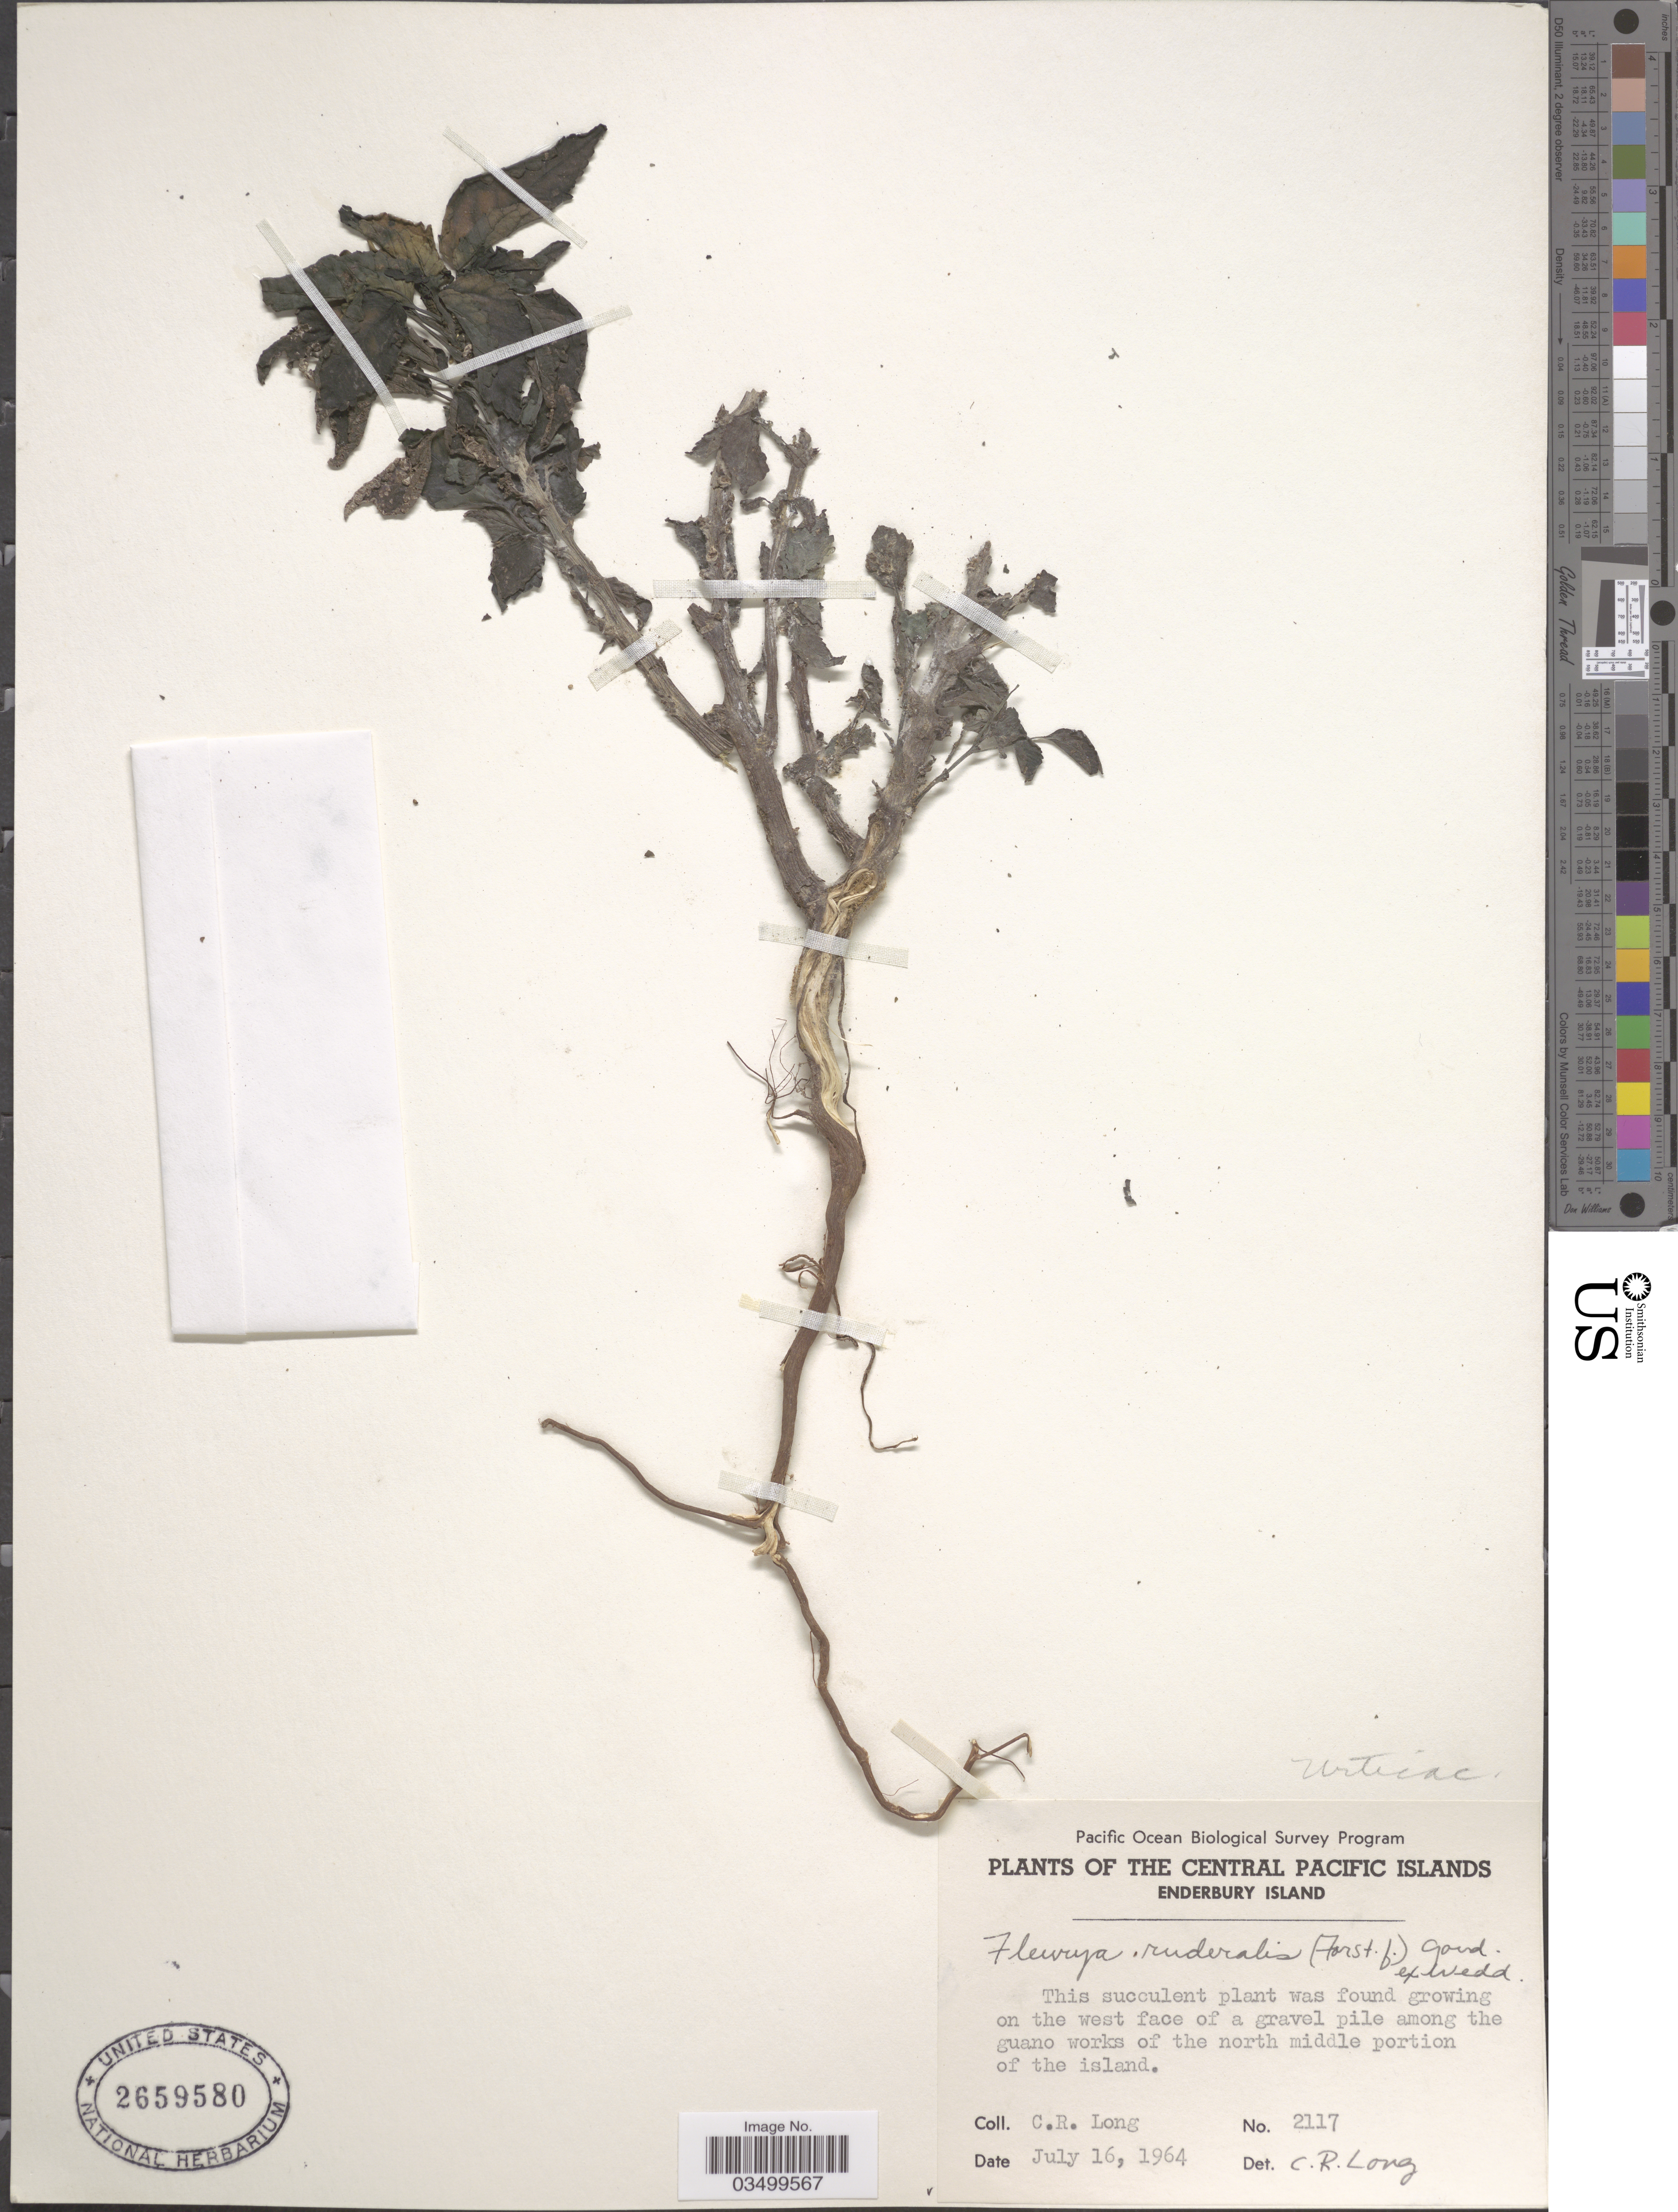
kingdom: Plantae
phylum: Tracheophyta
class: Magnoliopsida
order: Rosales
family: Urticaceae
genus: Laportea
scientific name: Laportea ruderalis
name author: (G. Forst.) Chew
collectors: C. R. Long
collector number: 2117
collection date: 1964-07-16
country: Kiribati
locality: Central Pacific Islands. Enderbury Island. On the west face of a gravel pile among the guano works of the north middle portion of the island.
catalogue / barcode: US 2659580